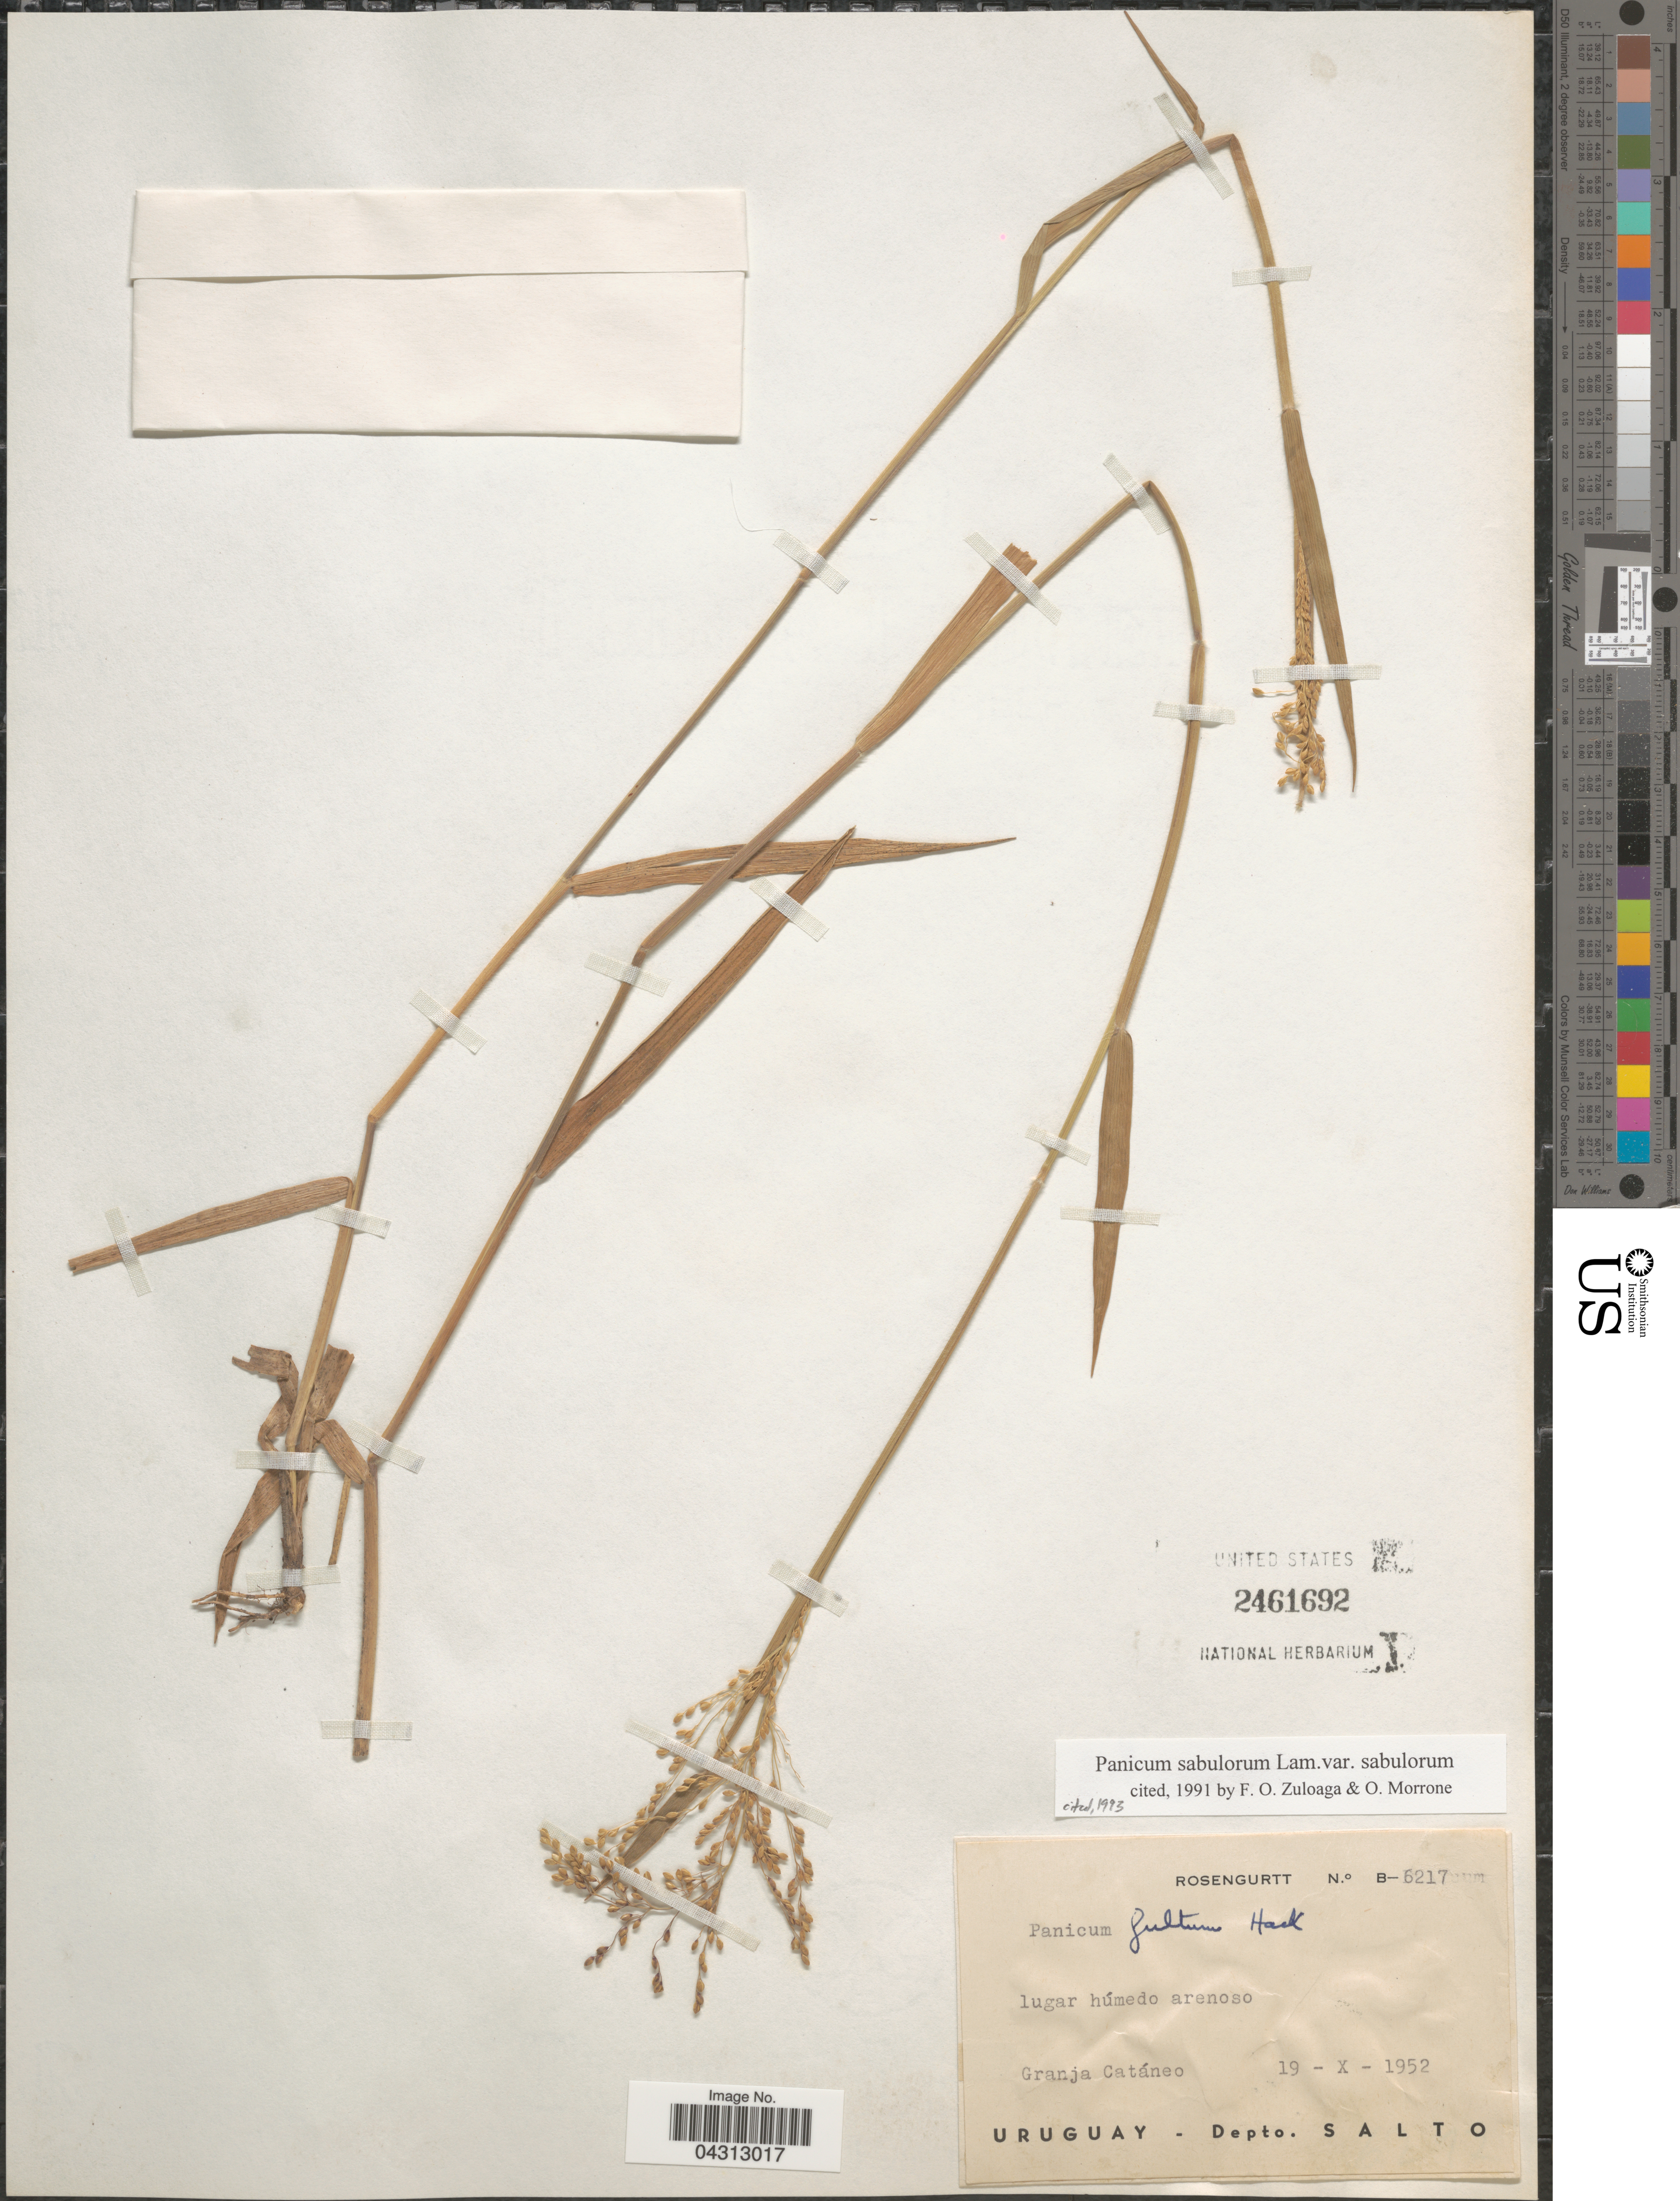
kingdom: Plantae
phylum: Tracheophyta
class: Liliopsida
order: Poales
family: Poaceae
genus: Dichanthelium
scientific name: Dichanthelium sabulorum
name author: (Lam.) Gould & C.A. Clark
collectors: Rosengurtt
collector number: B-6217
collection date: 1952-10-19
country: Uruguay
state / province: Salto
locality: Granja Catáneo. Depto. Salto.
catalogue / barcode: US 2461692